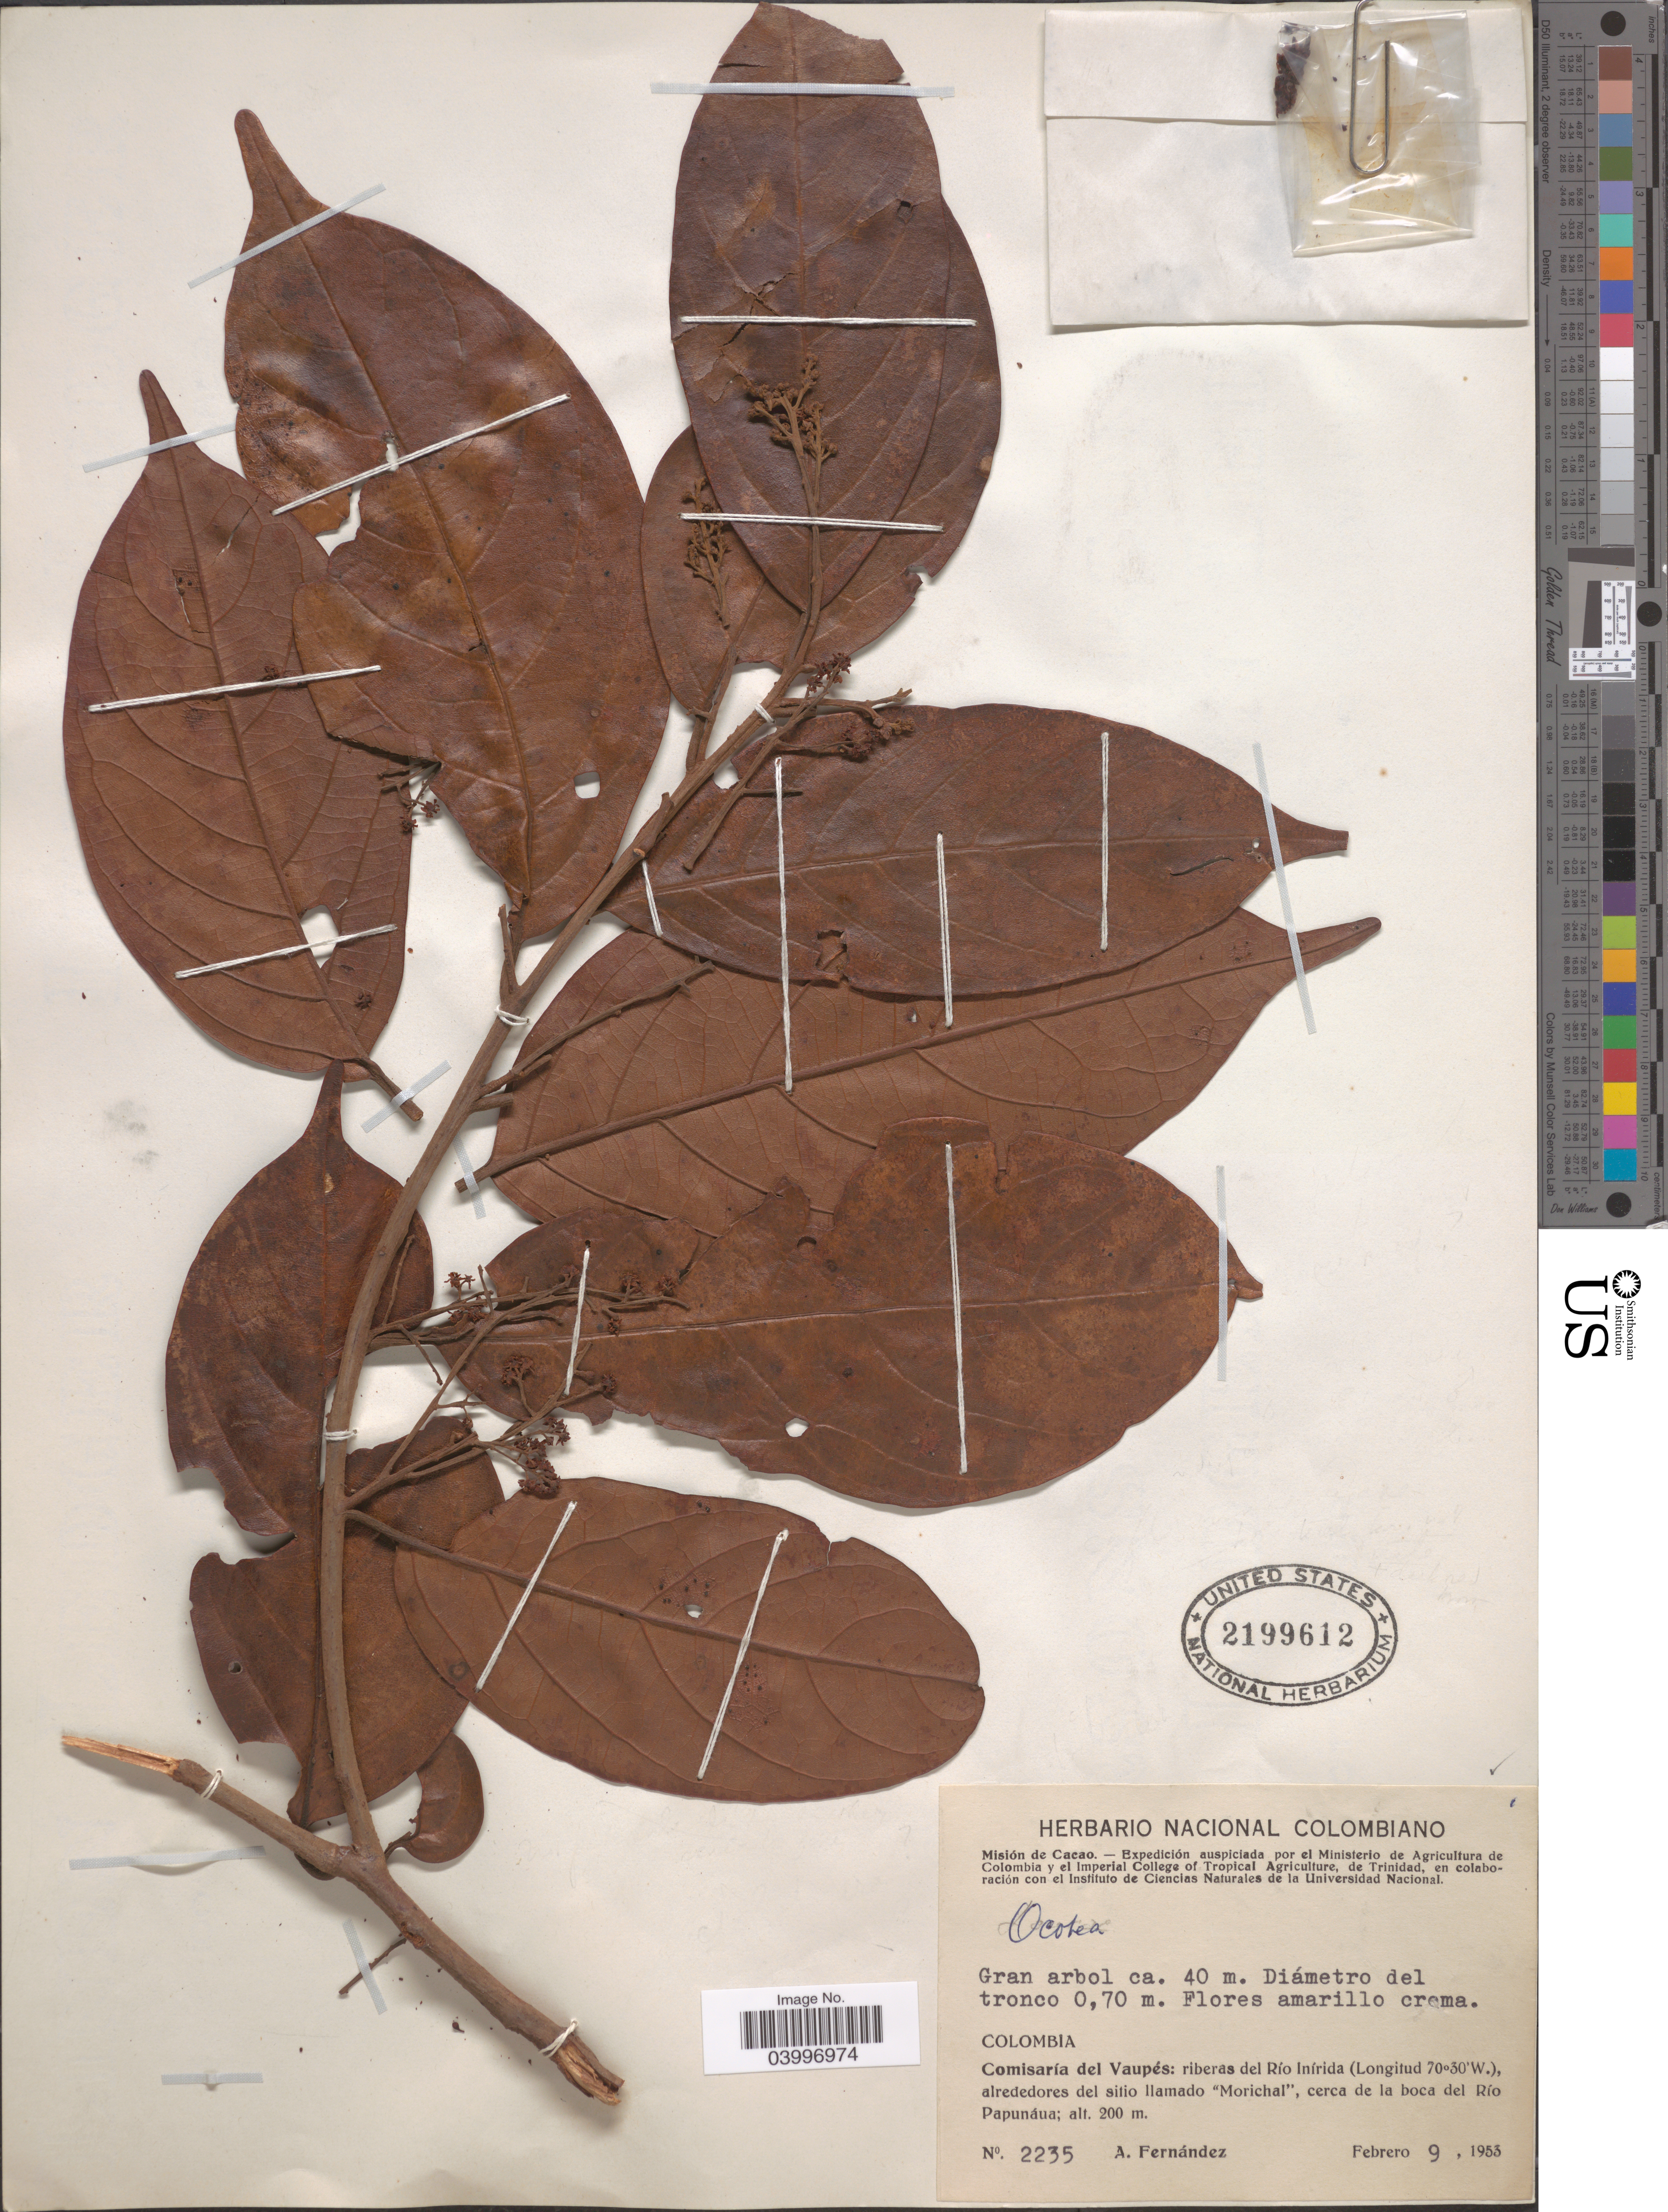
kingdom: Plantae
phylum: Tracheophyta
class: Magnoliopsida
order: Laurales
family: Lauraceae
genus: Ocotea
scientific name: Ocotea sp.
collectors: A. Fernández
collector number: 2235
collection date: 1953-02-09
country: Colombia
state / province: Vaupés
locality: Comisaría del Vaupés: riberas del Río Inírida alrededores del sitio llamado 'Morichal', cerca de la boca del Río Papunáua.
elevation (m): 200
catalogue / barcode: US 2199612